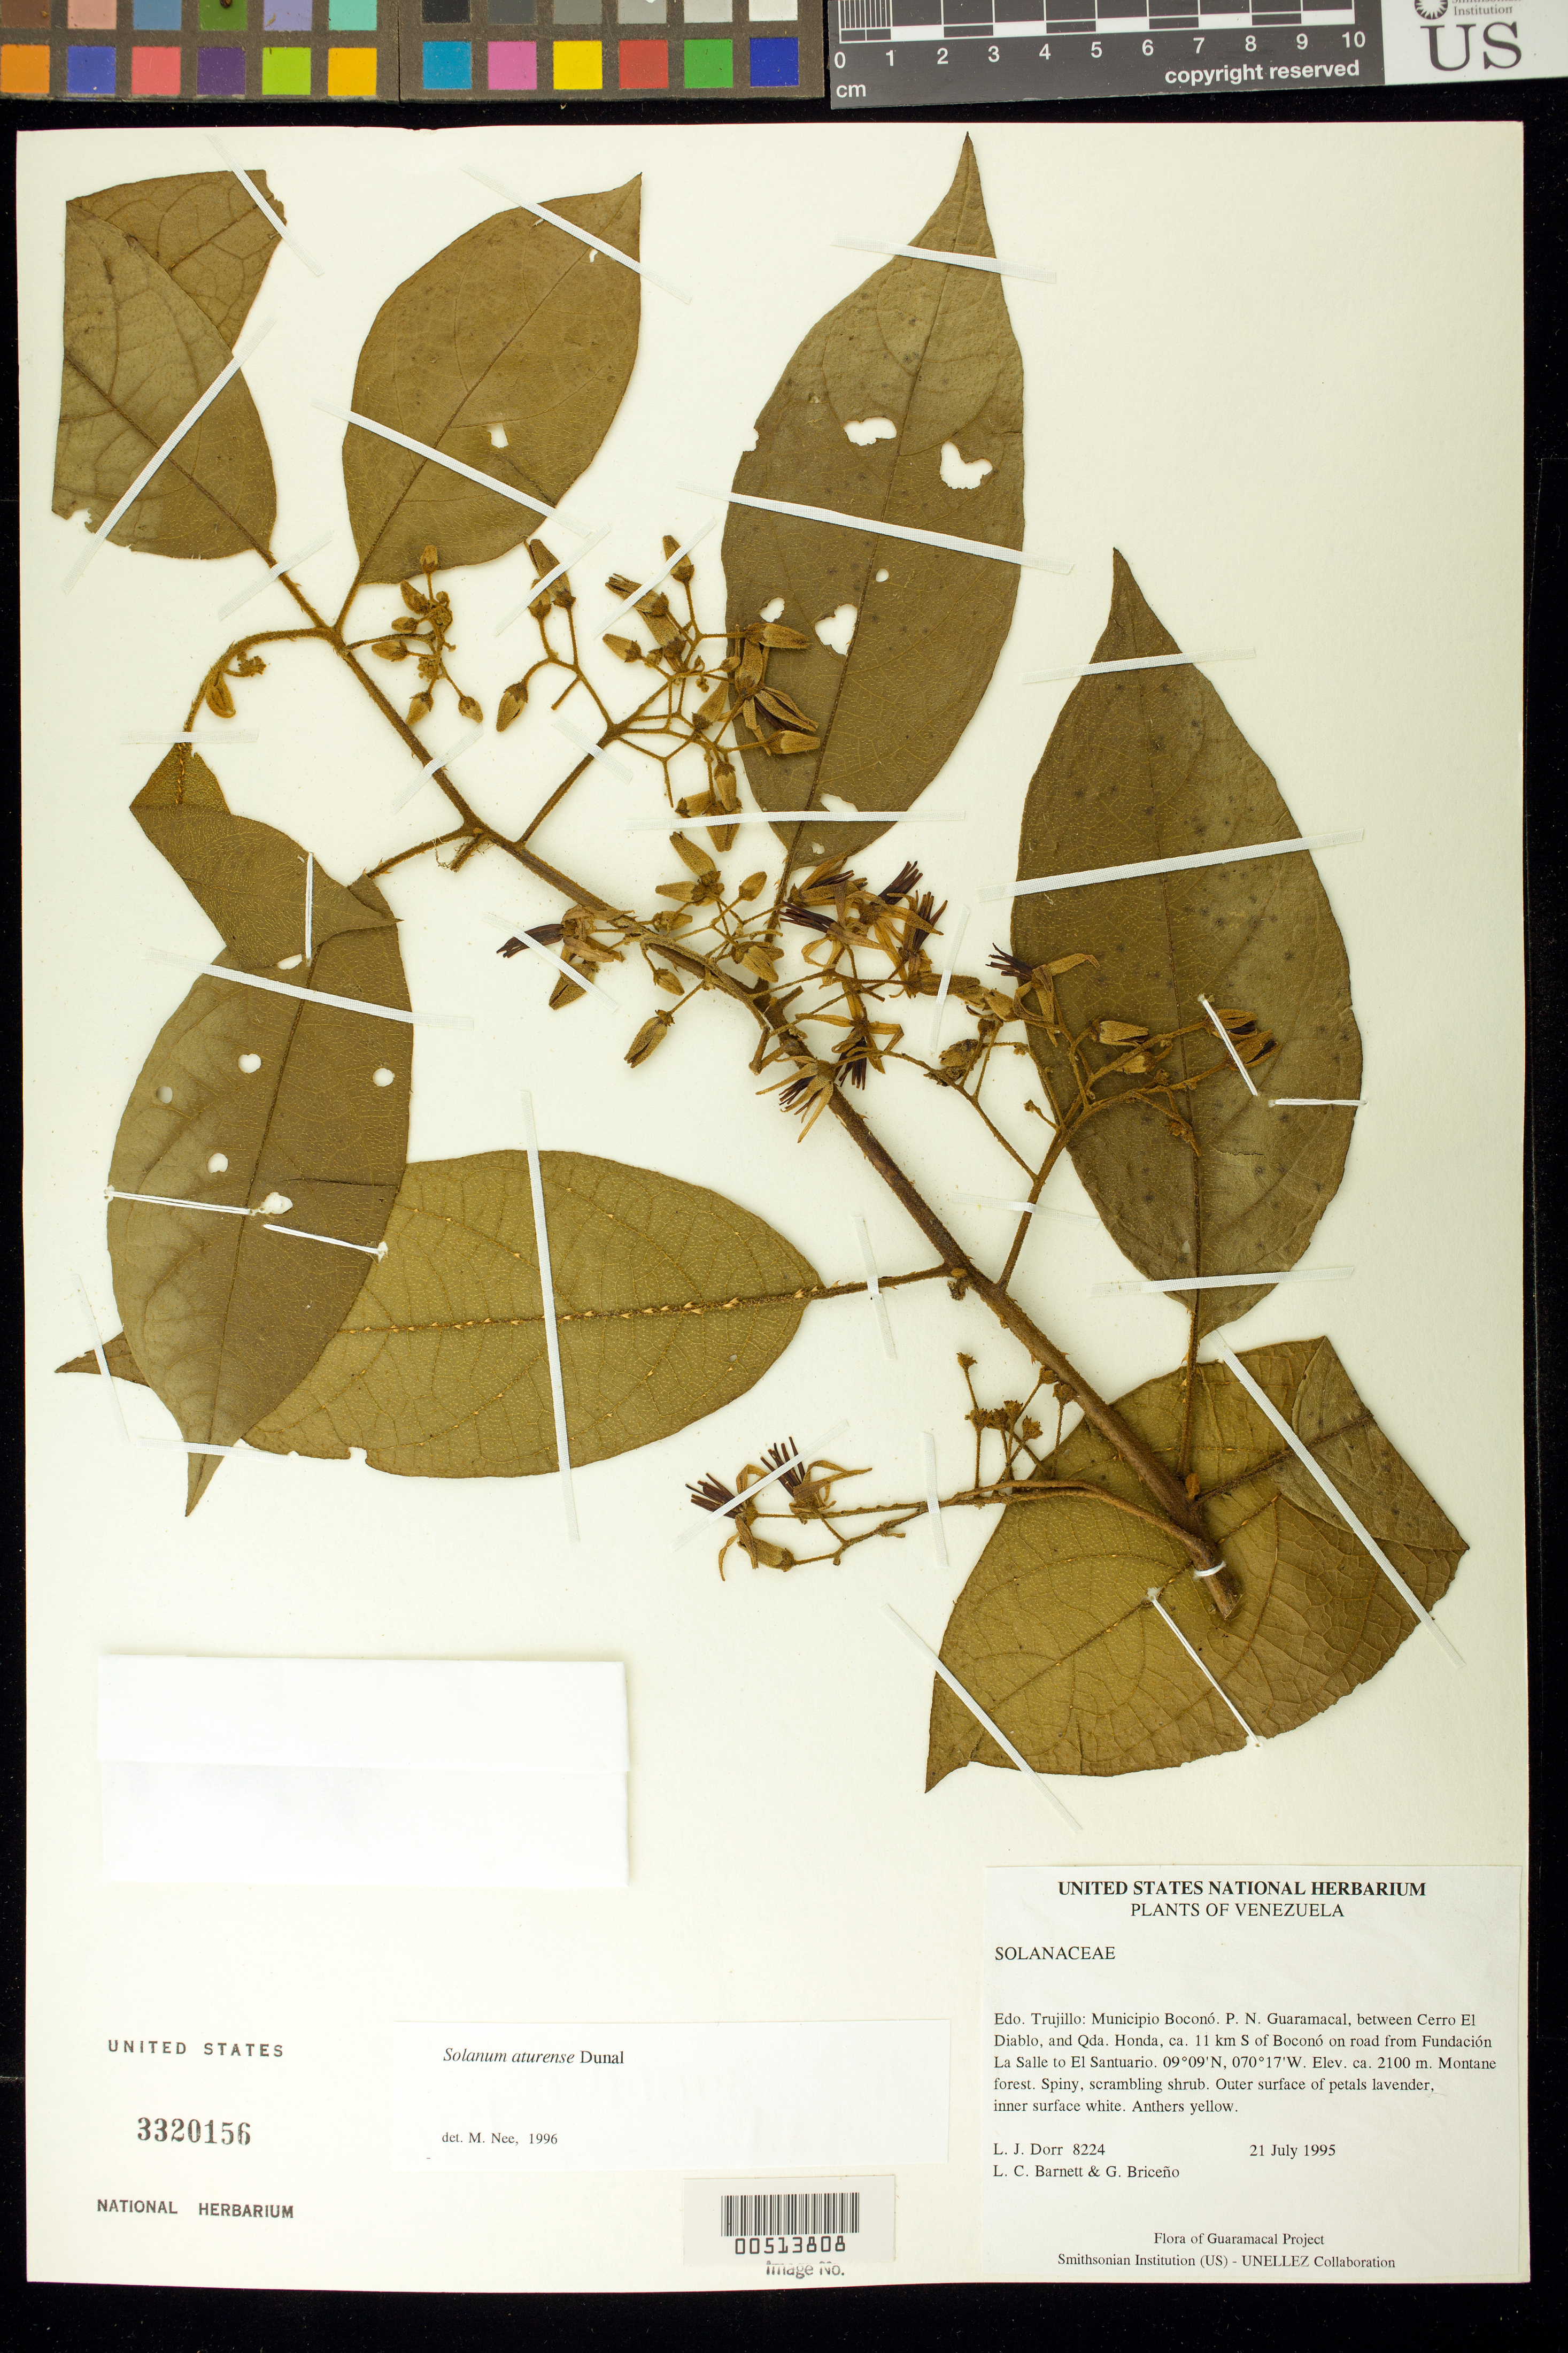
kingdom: Plantae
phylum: Tracheophyta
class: Magnoliopsida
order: Solanales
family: Solanaceae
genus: Solanum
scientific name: Solanum aturense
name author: Humb. & Bonpl. ex Dunal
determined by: Nee, Michael H.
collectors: L. J. Dorr, L. C. Barnett & G. Briceño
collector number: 8224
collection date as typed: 21 Jul 1995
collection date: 1995-07-21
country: Venezuela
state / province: Trujillo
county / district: Boconó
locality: Parque Nacional Guaramacal, between Cerro El Diablo, and Qda. Honda, ca. 11 km S of Boconó on road from Fundación La Salle to El Santuario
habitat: Montane forest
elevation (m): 2100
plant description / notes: PORT, US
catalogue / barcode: US 3320156